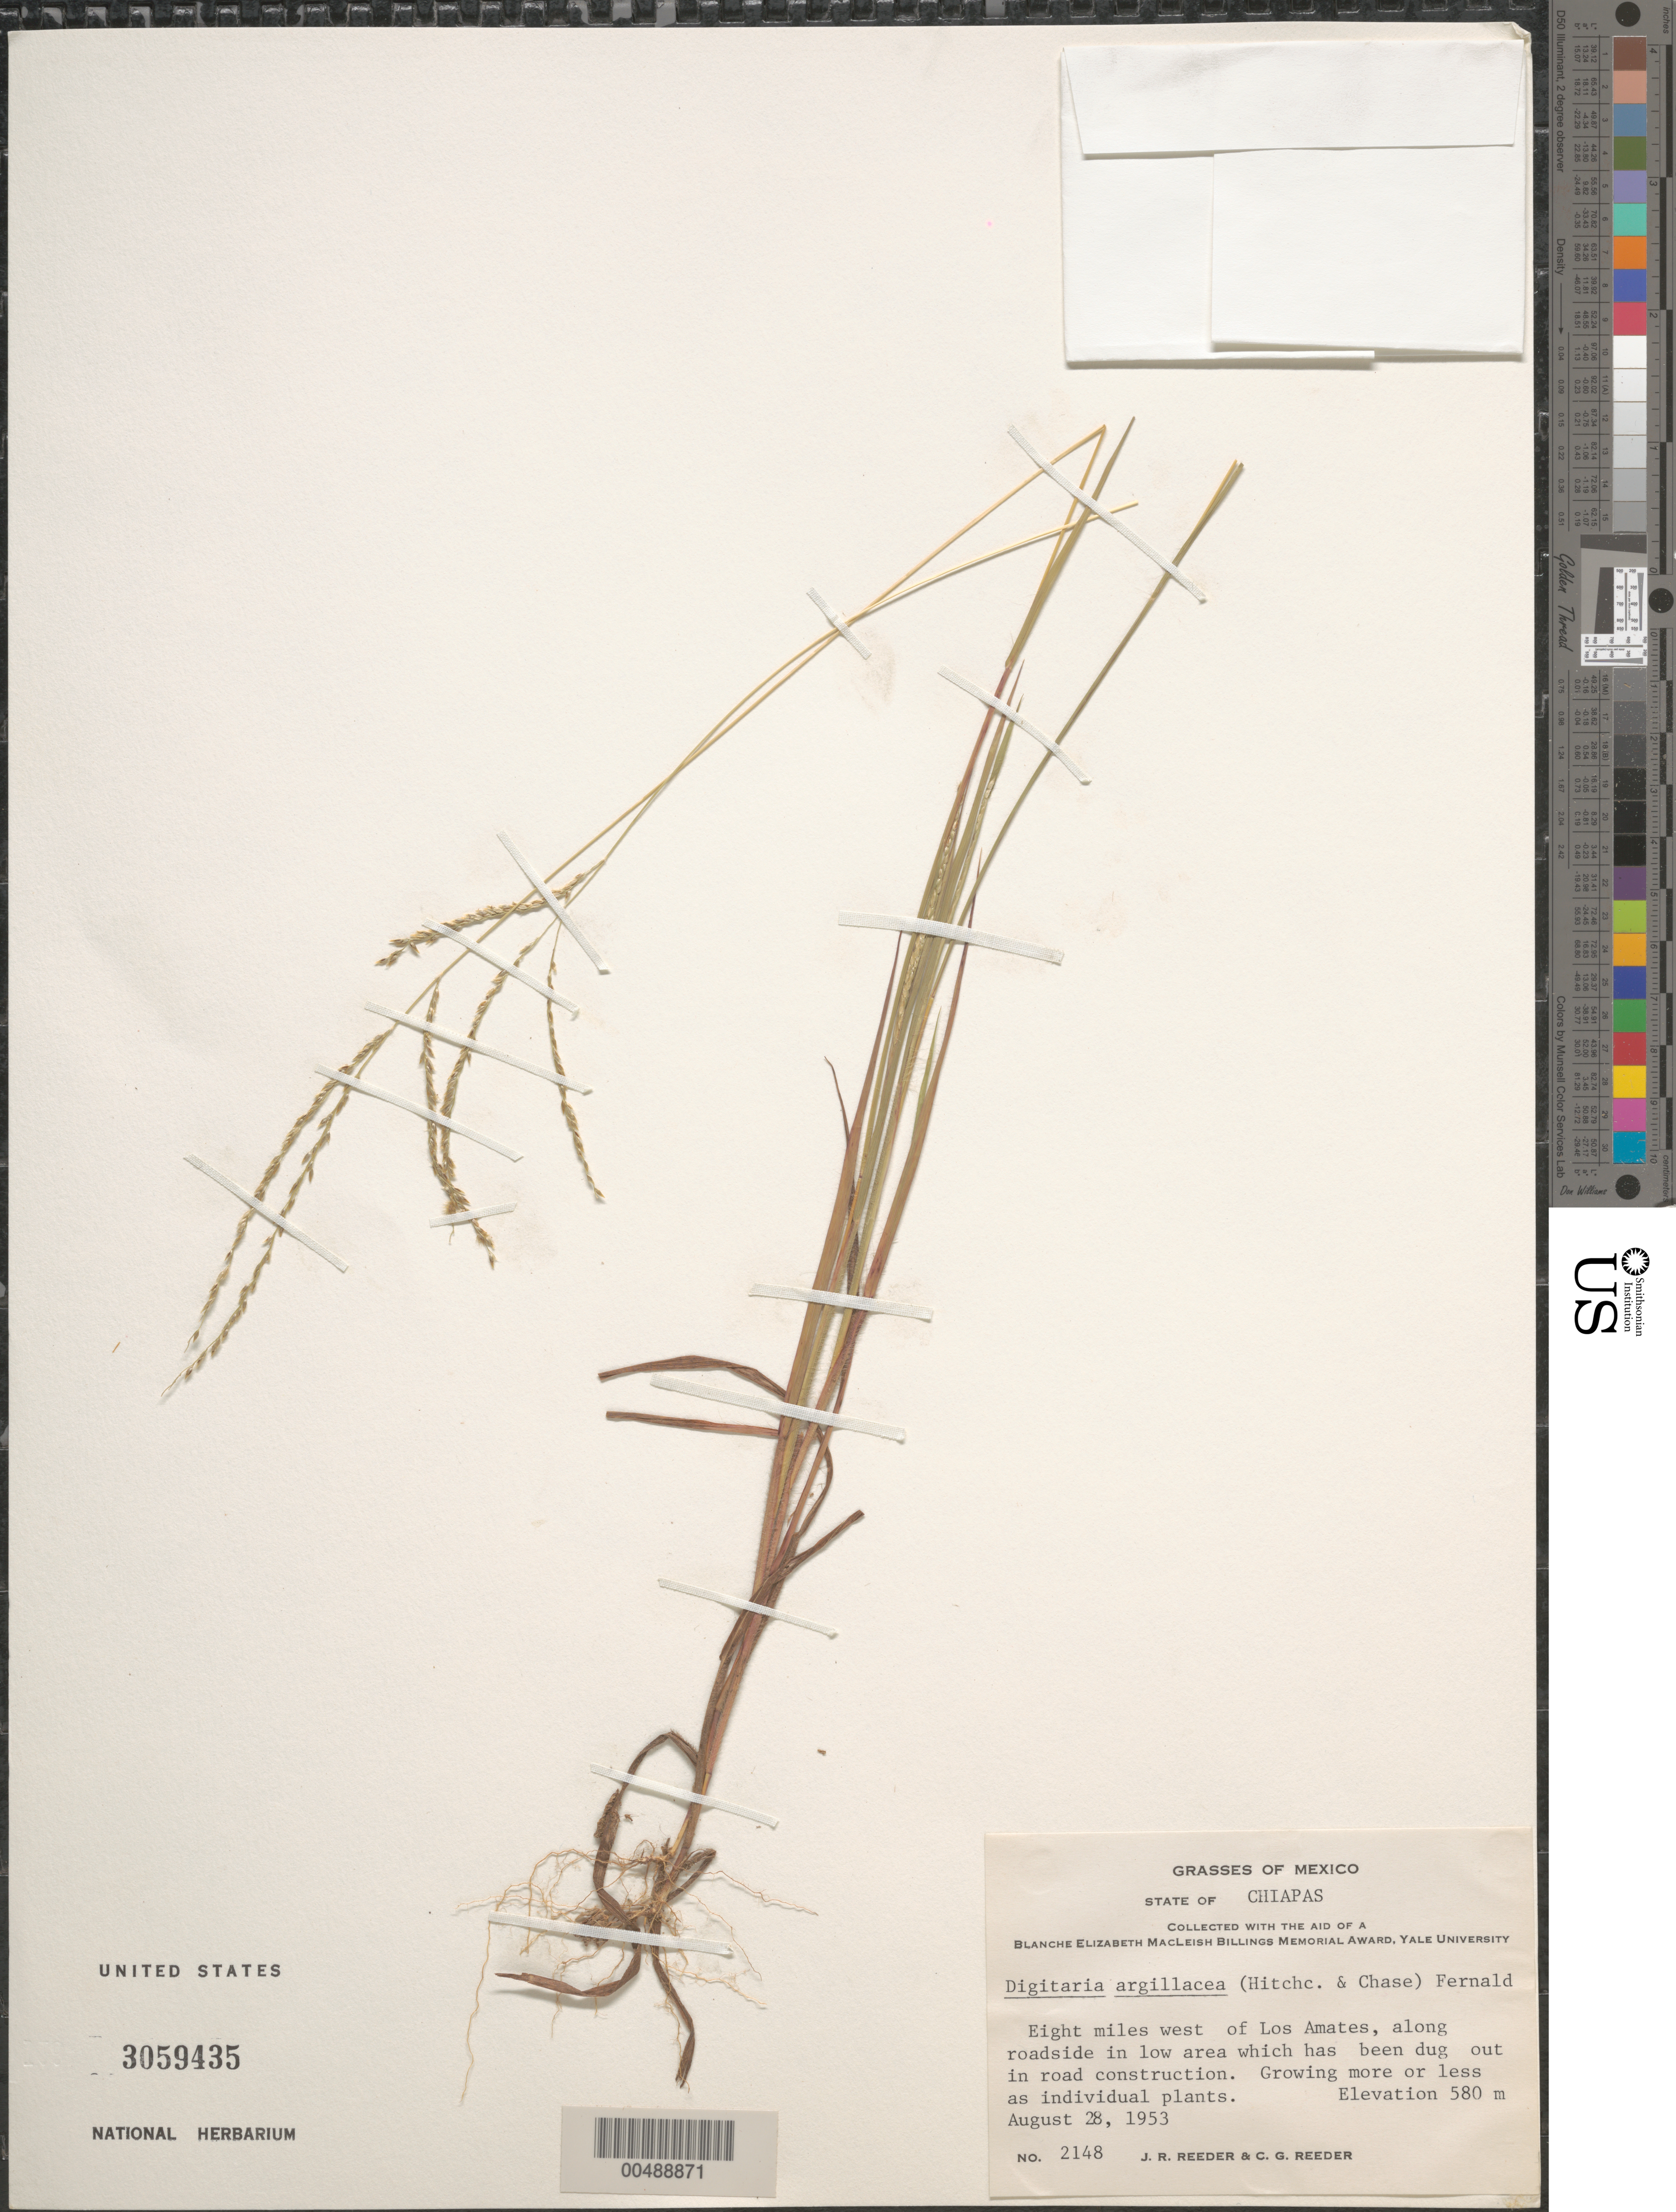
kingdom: Plantae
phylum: Tracheophyta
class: Liliopsida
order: Poales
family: Poaceae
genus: Digitaria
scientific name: Digitaria argillacea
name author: (Hitchc. & Chase) Fernald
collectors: J. R. Reeder & C. G. Reeder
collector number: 2148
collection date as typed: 28 Aug 1953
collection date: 1953-08-28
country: Mexico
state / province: Chiapas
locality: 8 mi W of Los Amates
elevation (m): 580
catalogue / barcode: US 3059435